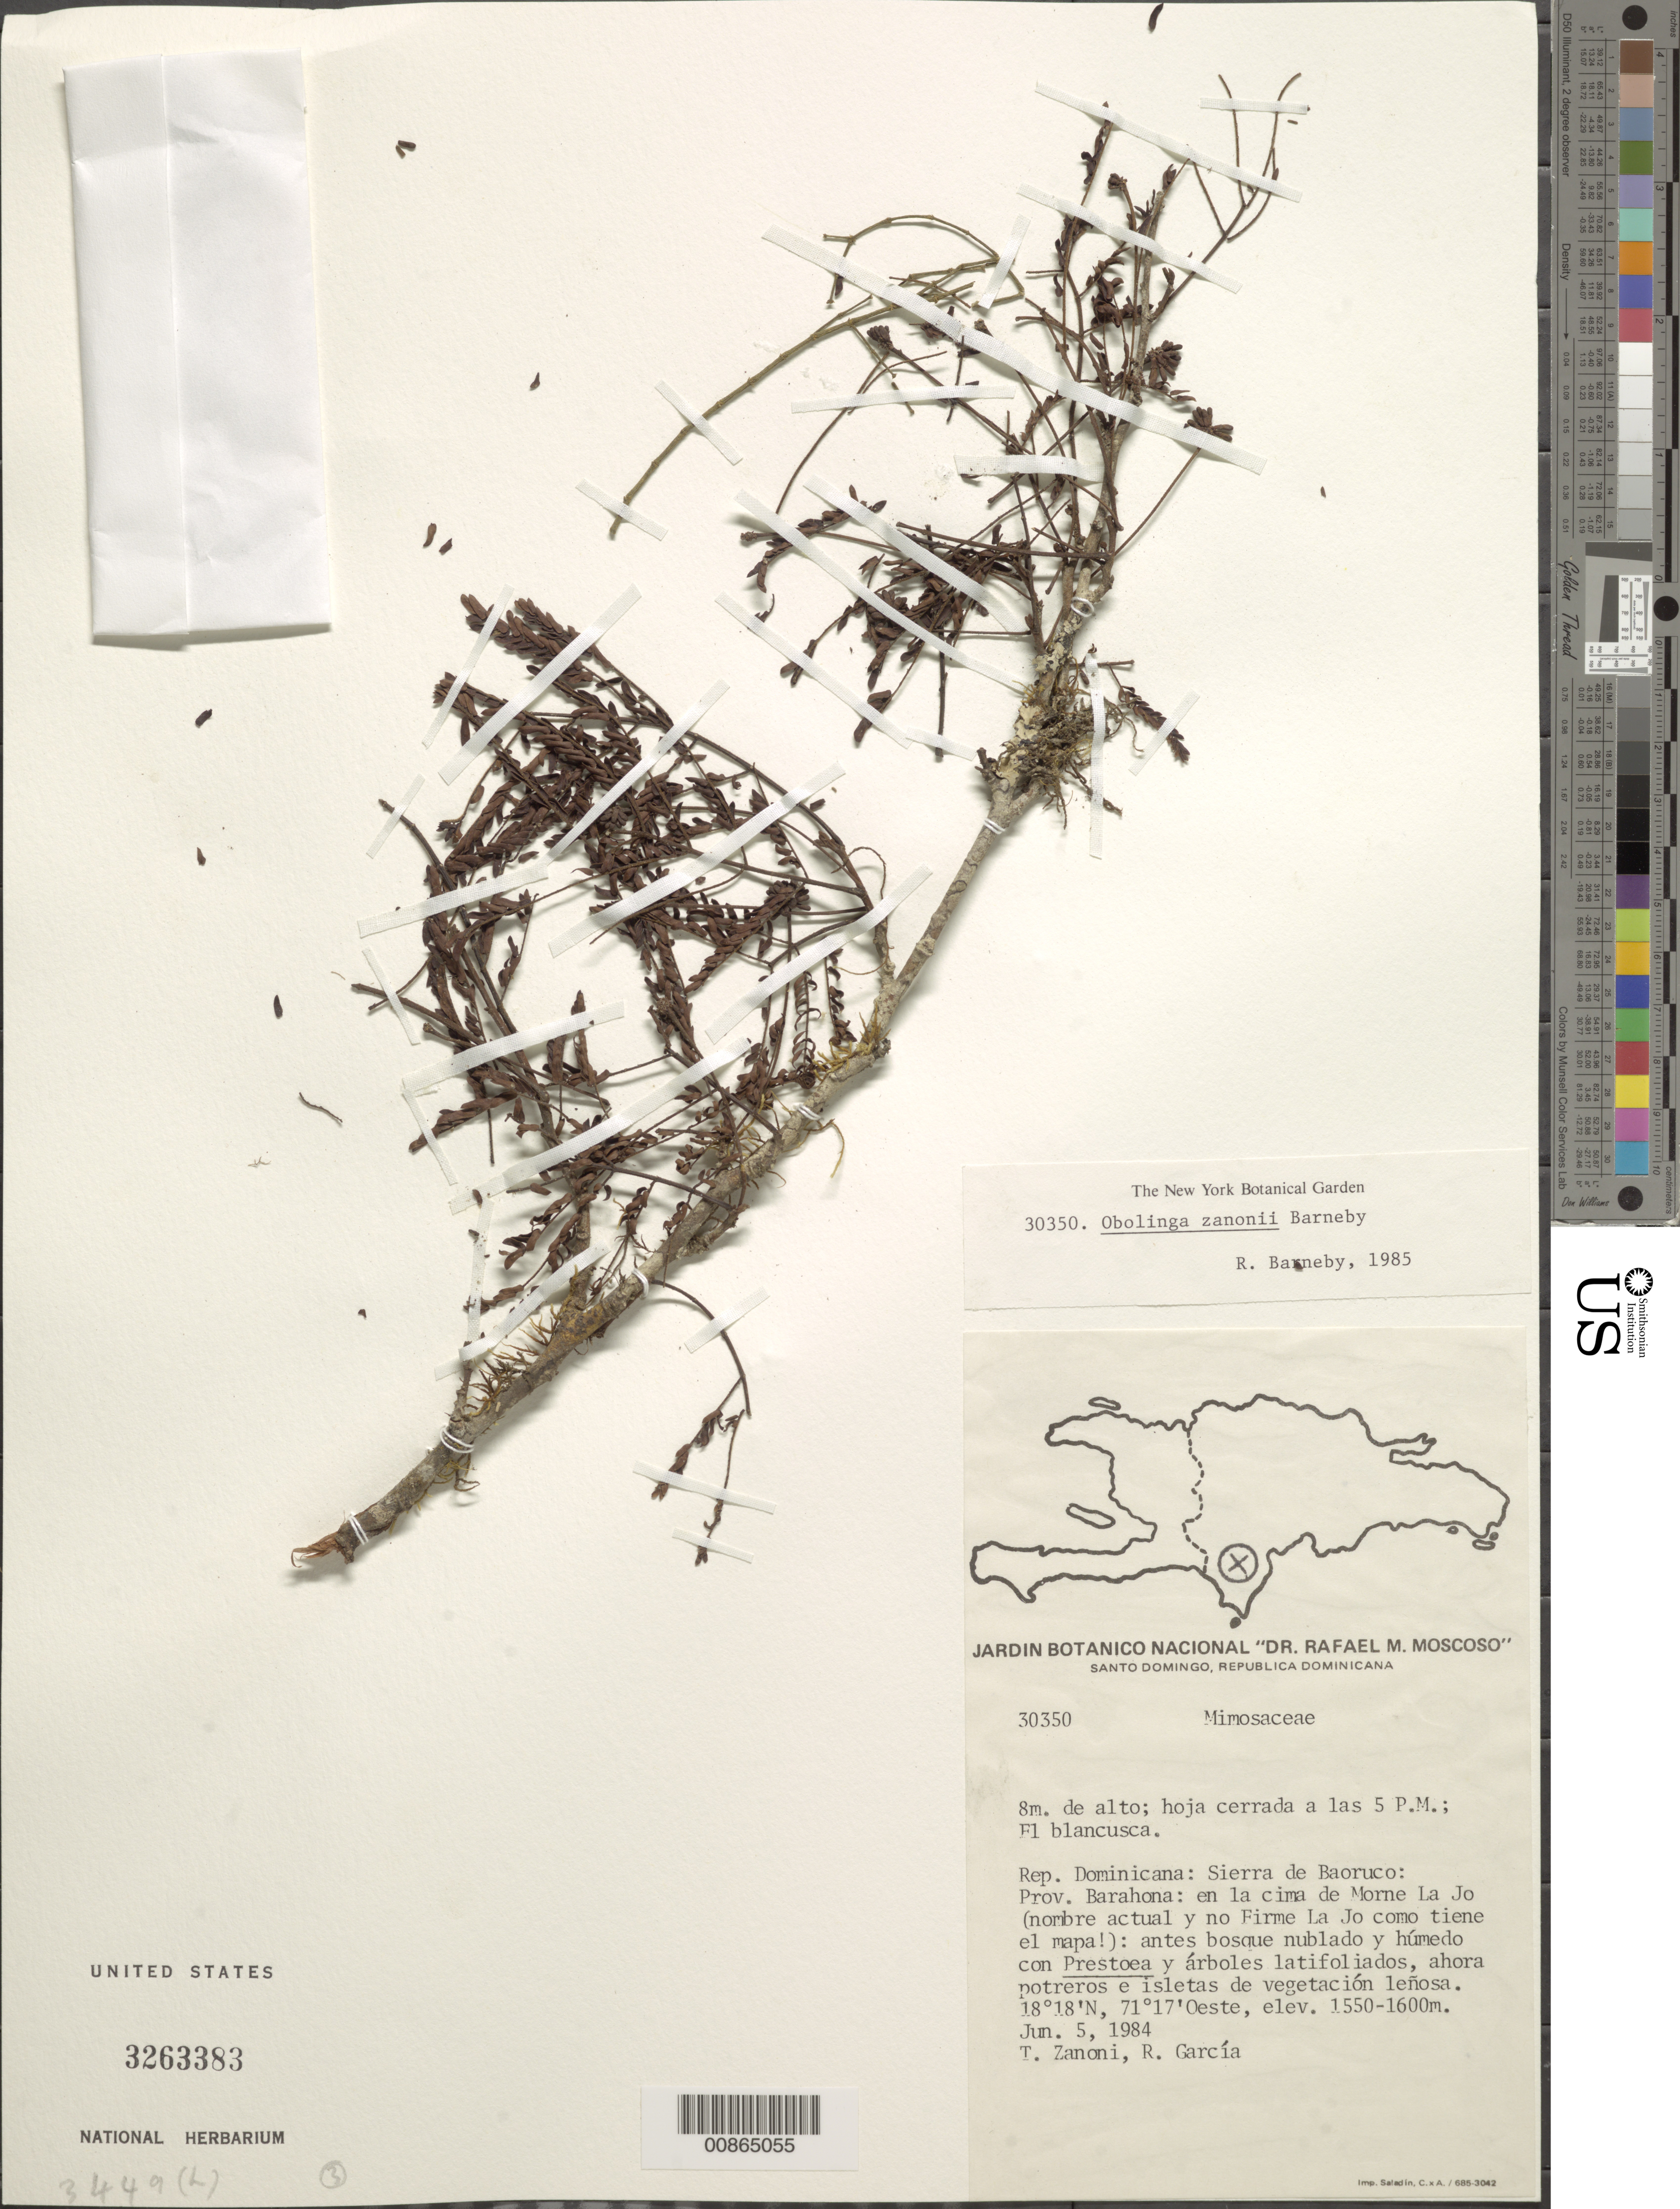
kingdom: Plantae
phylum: Tracheophyta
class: Magnoliopsida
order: Fabales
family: Fabaceae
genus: Cojoba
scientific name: Cojoba zanonii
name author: (Barneby) Barneby & J.W. Grimes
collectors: T. A. Zanoni & R. G. García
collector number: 30350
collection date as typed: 05 Jun 1984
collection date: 1984-06-05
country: Dominican Republic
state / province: Barahona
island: Hispaniola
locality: Sierra de Baoruco: en la cima de Morne La Jo (nombre actual, y no Firme La Jo como tiene el mapa!).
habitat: Antes bosque nublado y húmedo con Prestoea y árboles latifoliados, ahora potreros e isletas de vegetación leñosa.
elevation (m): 1550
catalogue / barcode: US 3263383